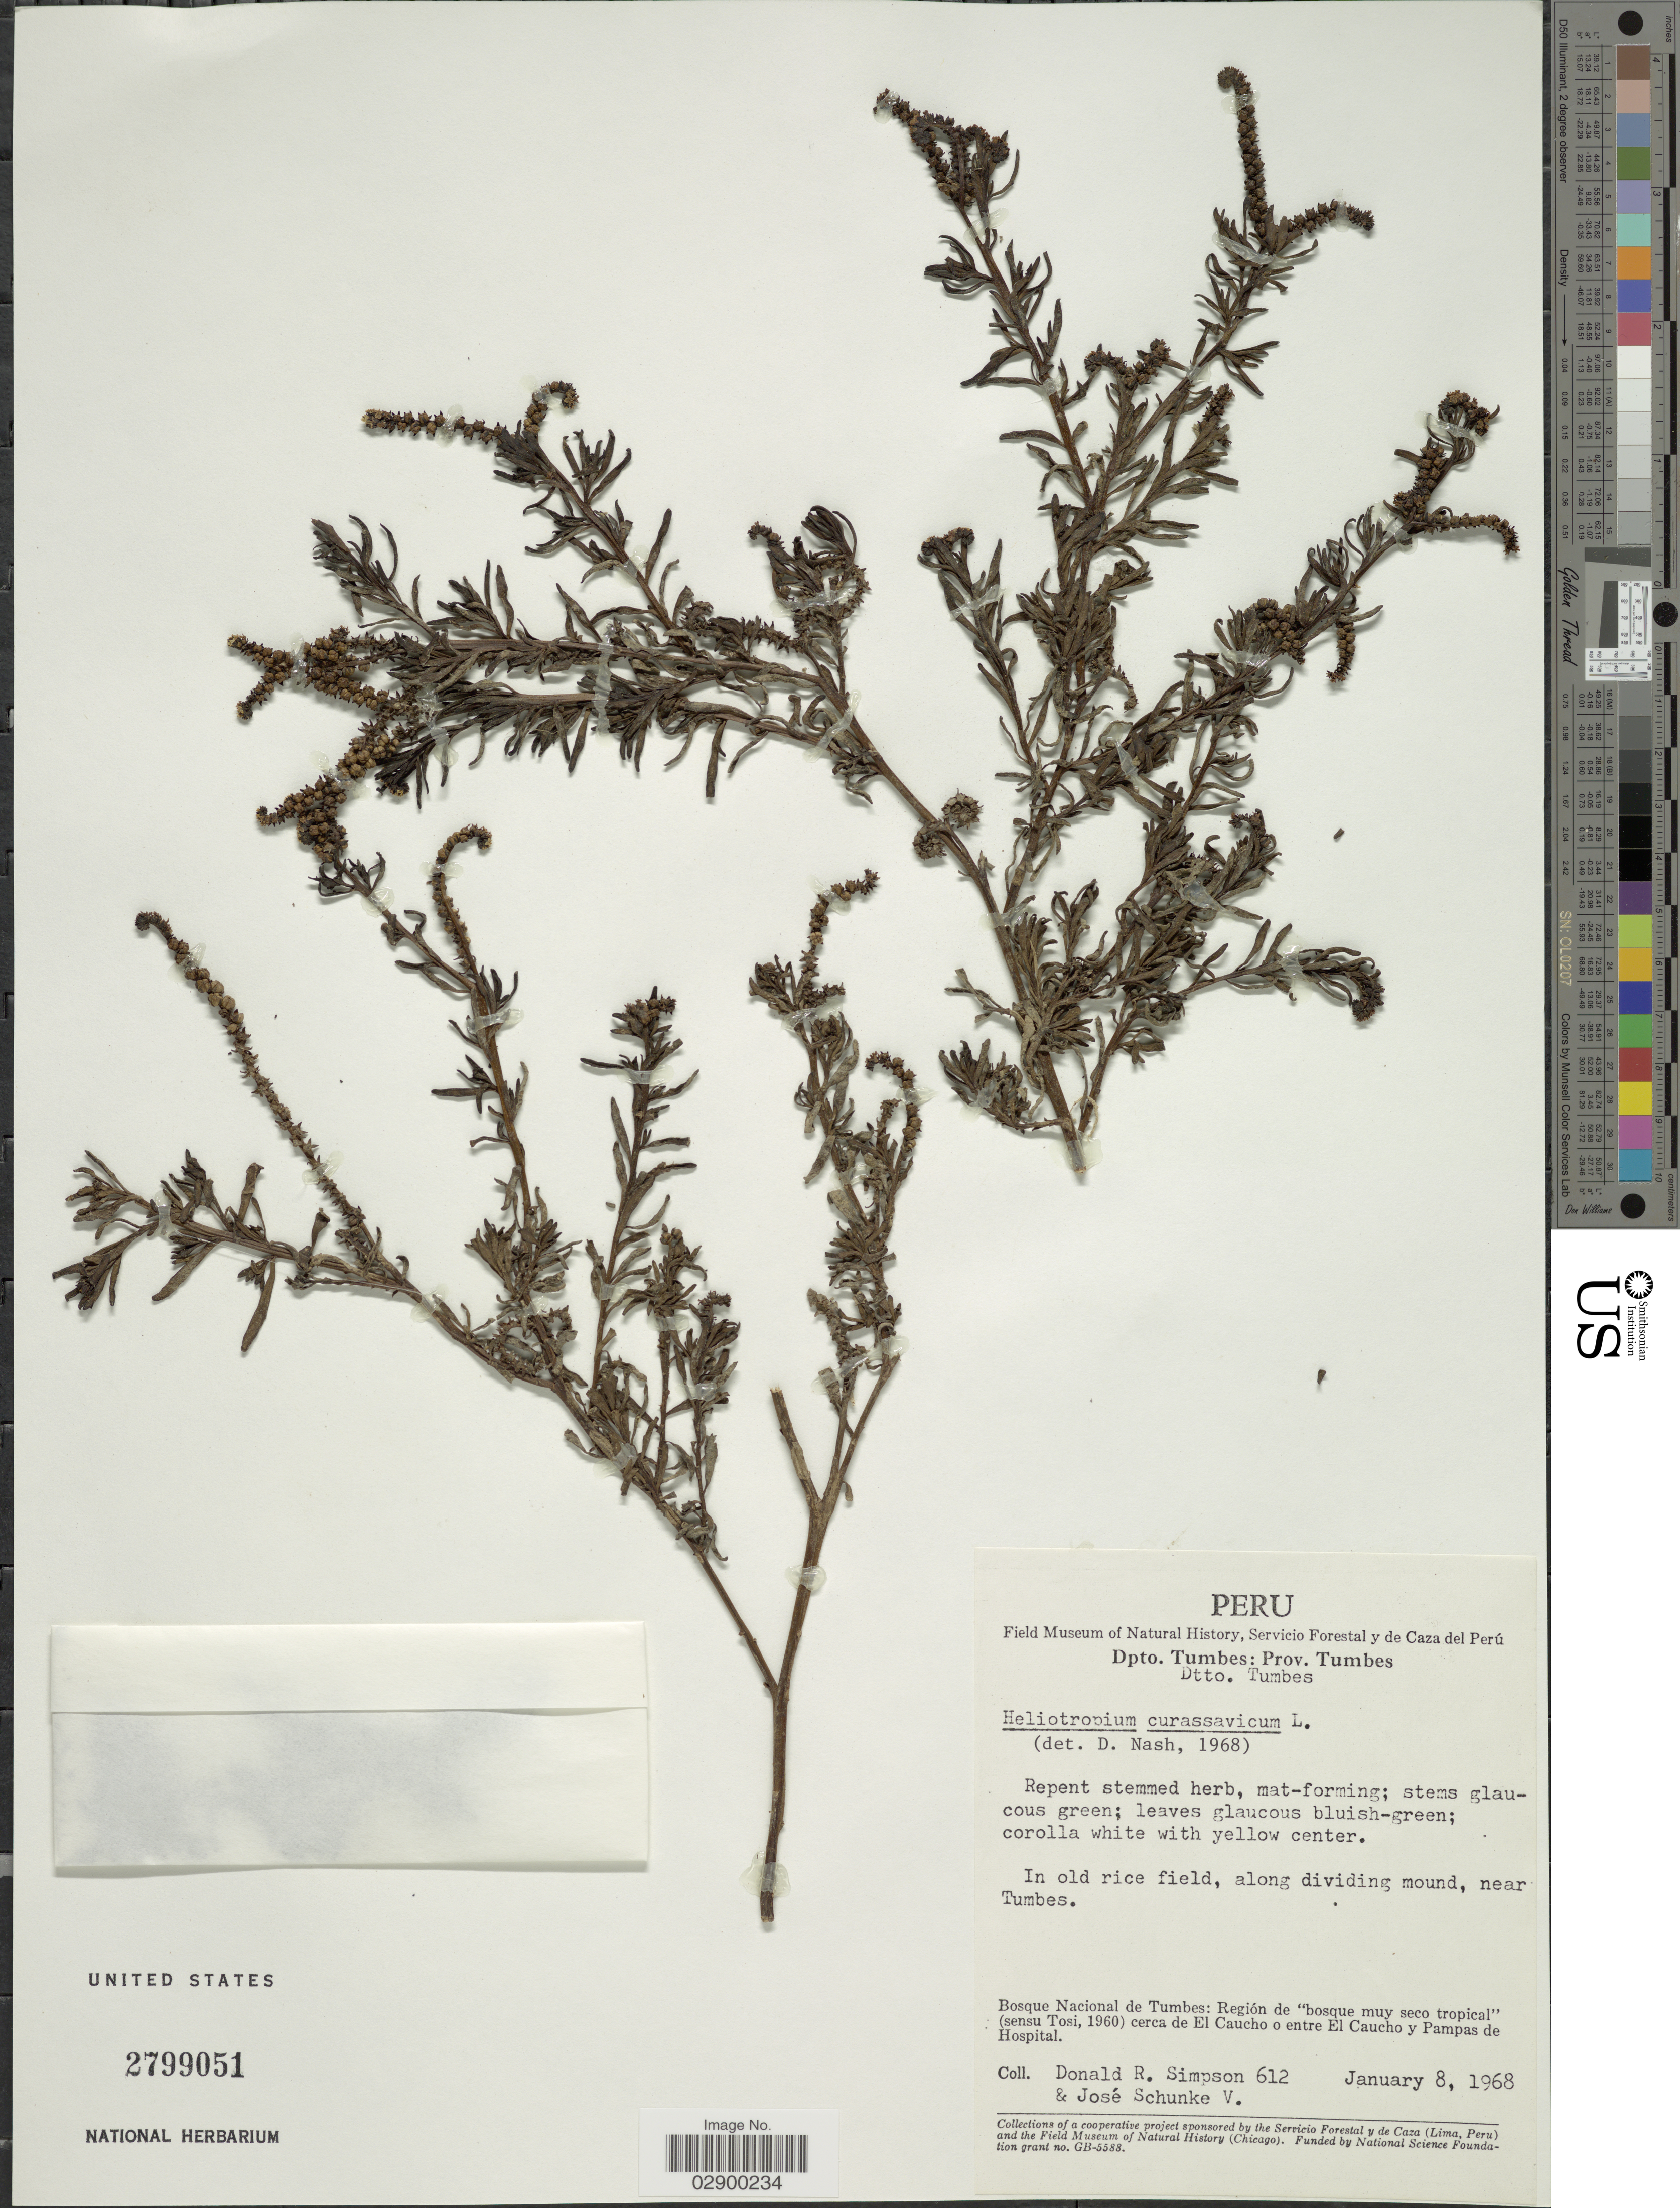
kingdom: Plantae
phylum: Tracheophyta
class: Magnoliopsida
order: Boraginales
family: Heliotropiaceae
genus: Heliotropium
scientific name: Heliotropium curassavicum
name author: L.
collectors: D. R. Simpson & J. Schunke Vigo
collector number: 612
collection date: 1968-01-08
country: Peru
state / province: Tumbes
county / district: Tumbes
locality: Dpto. Tumbes: Prov. Tumbes, Dtto. Tumbes, Bosque Nacional de Tumbes: Región de "bosque muy seco tropical" (sensu Tosi, 1960), cerca de El Caucho o entre El Caucho y Pampas de Hospital.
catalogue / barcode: US 2799051